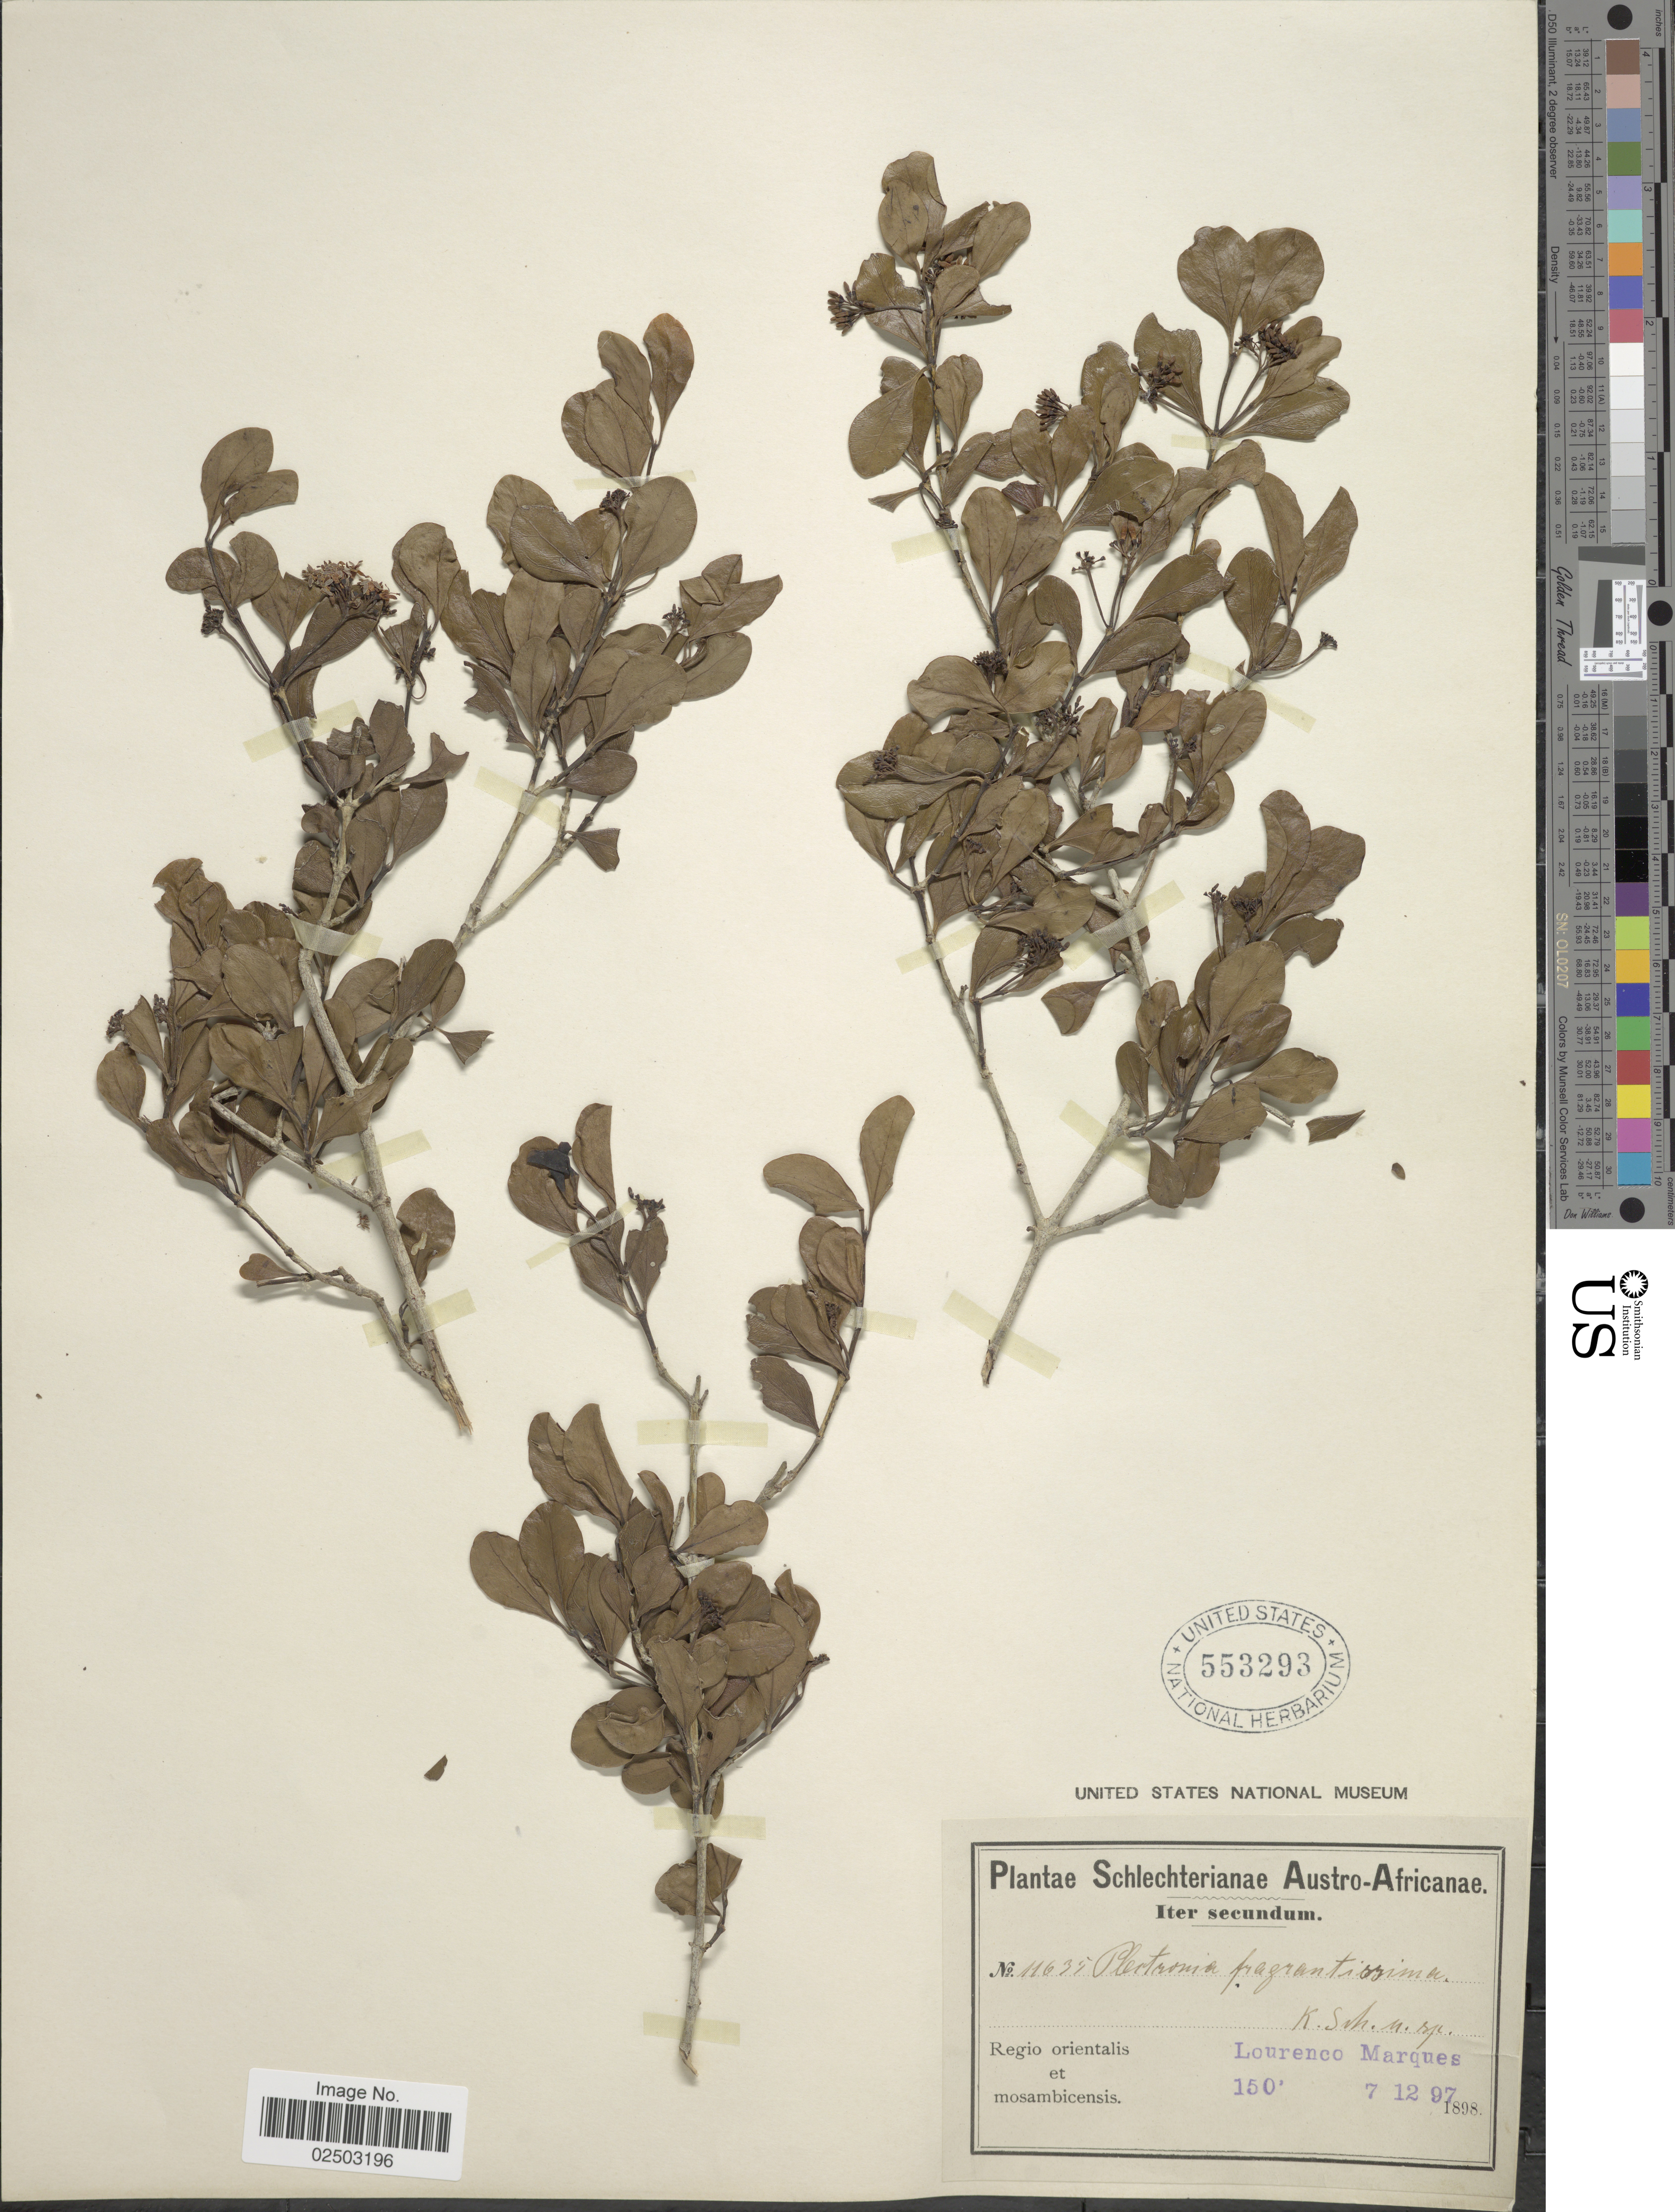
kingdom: Plantae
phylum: Tracheophyta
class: Magnoliopsida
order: Gentianales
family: Rubiaceae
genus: Canthium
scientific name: Canthium fragrantissimum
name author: (K. Schum.) Cavaco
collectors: Schlechter, --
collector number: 11635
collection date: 1897-12-07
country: Mozambique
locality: Austro-Africanae, Regio orientalis et mosambicencis, Louranco Marques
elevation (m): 46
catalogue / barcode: US 553293